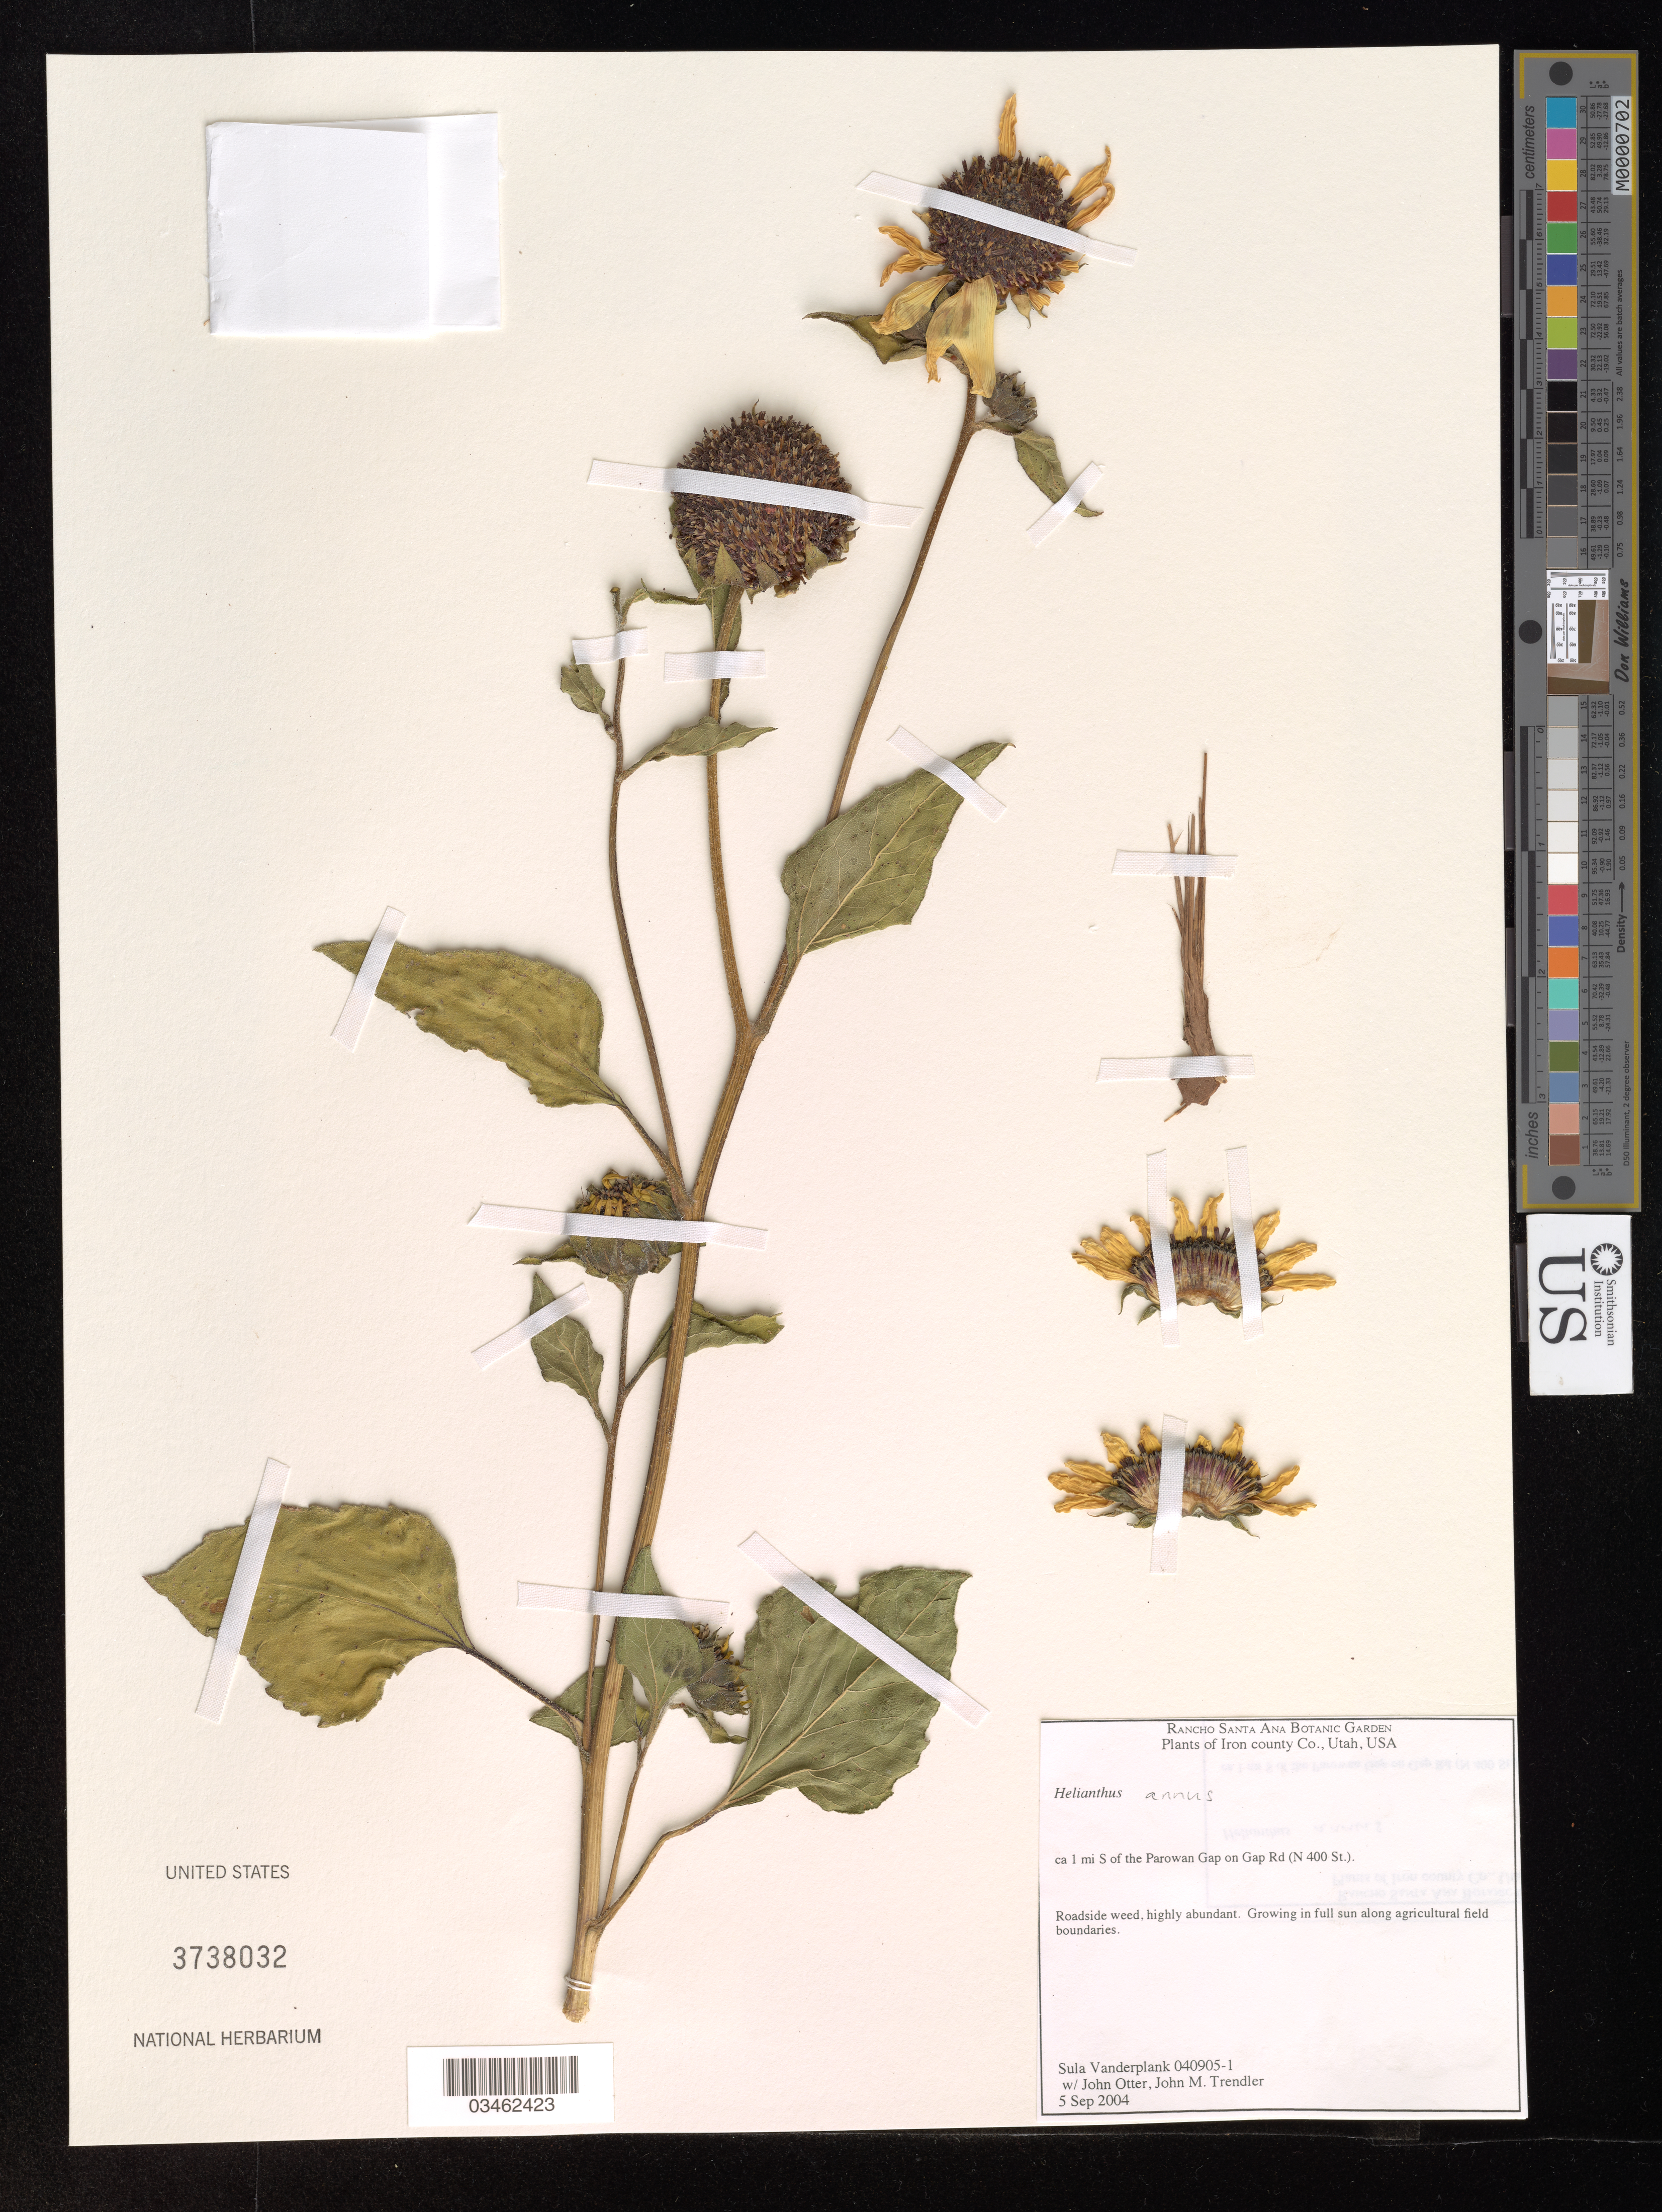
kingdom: Plantae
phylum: Tracheophyta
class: Magnoliopsida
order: Asterales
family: Asteraceae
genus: Helianthus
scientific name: Helianthus annuus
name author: L.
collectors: S. Vanderplank & J. Potter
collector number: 040905-1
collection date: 2004-09-05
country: United States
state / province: Utah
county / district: Iron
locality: Iron county Co. Ca 1 mi S of the Parowan Gap on Gap Rd (N 400 St.).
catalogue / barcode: US 3738032